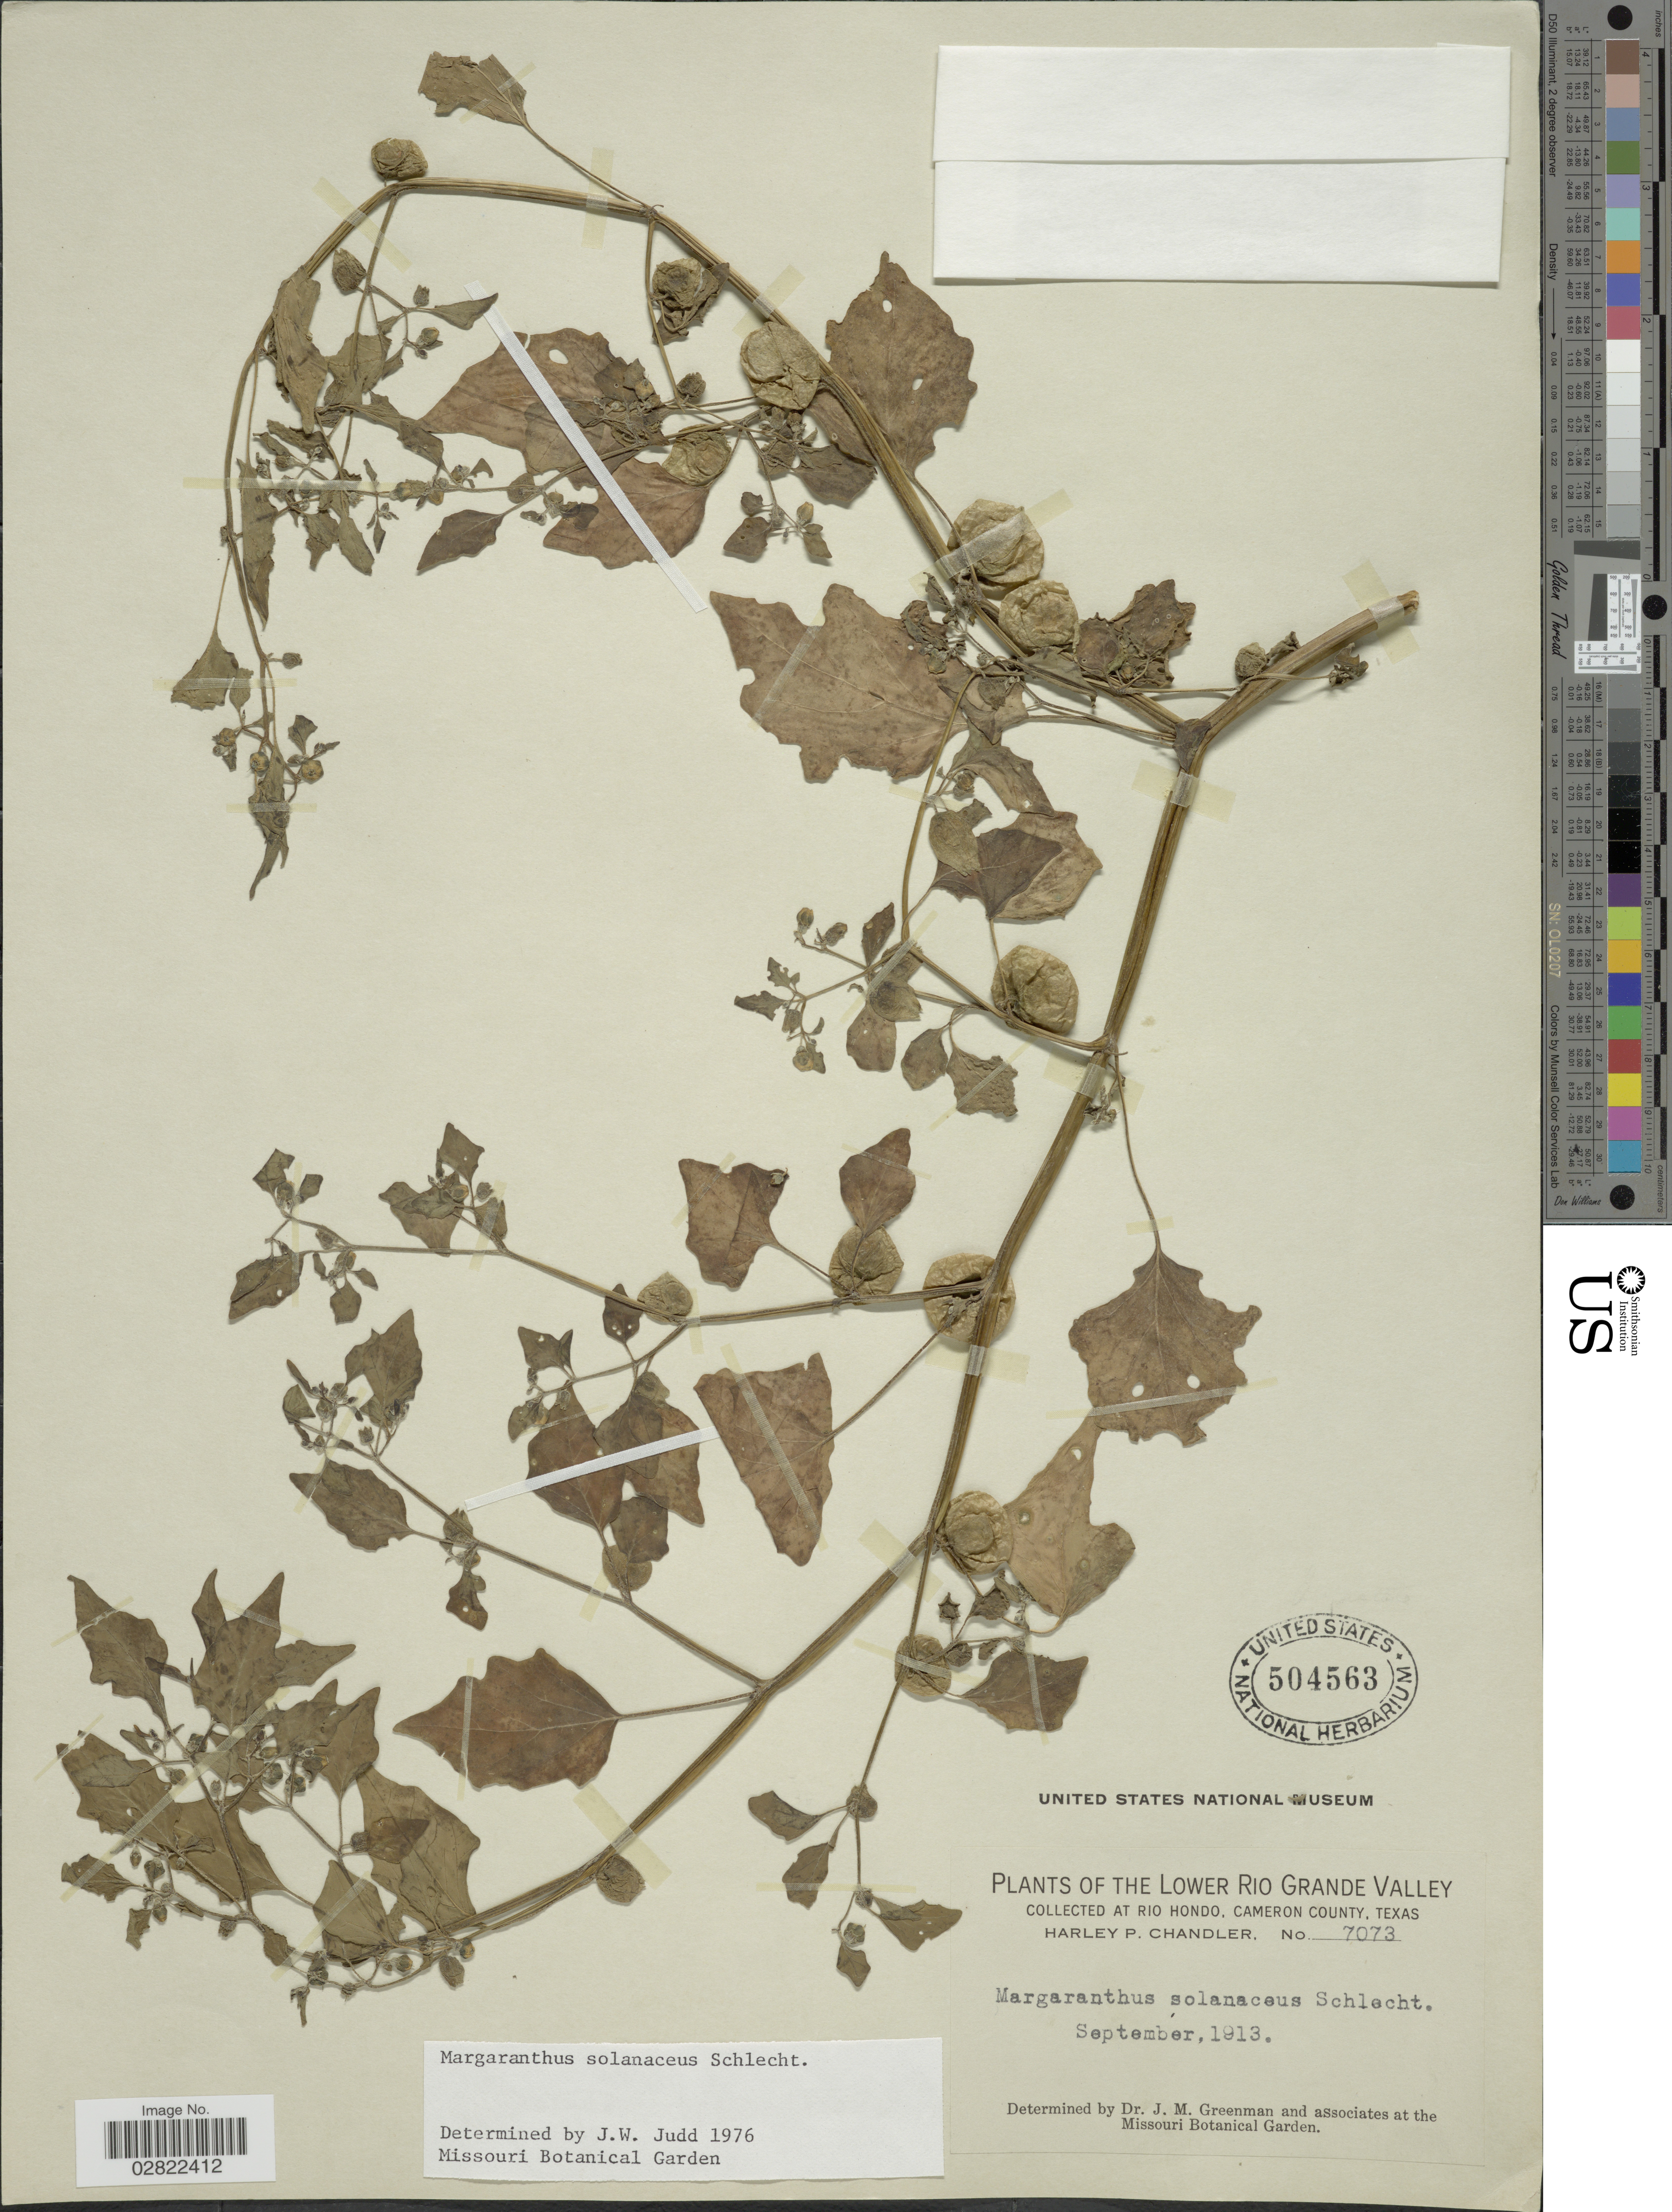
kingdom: Plantae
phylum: Tracheophyta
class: Magnoliopsida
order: Solanales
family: Solanaceae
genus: Margaranthus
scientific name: Margaranthus solanaceus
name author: Schltdl.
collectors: H. Chandler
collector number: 7073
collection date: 1913-09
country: United States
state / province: Texas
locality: The Lower Rio Grande Valley, at Rio Hondo, Cameron County.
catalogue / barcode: US 504563